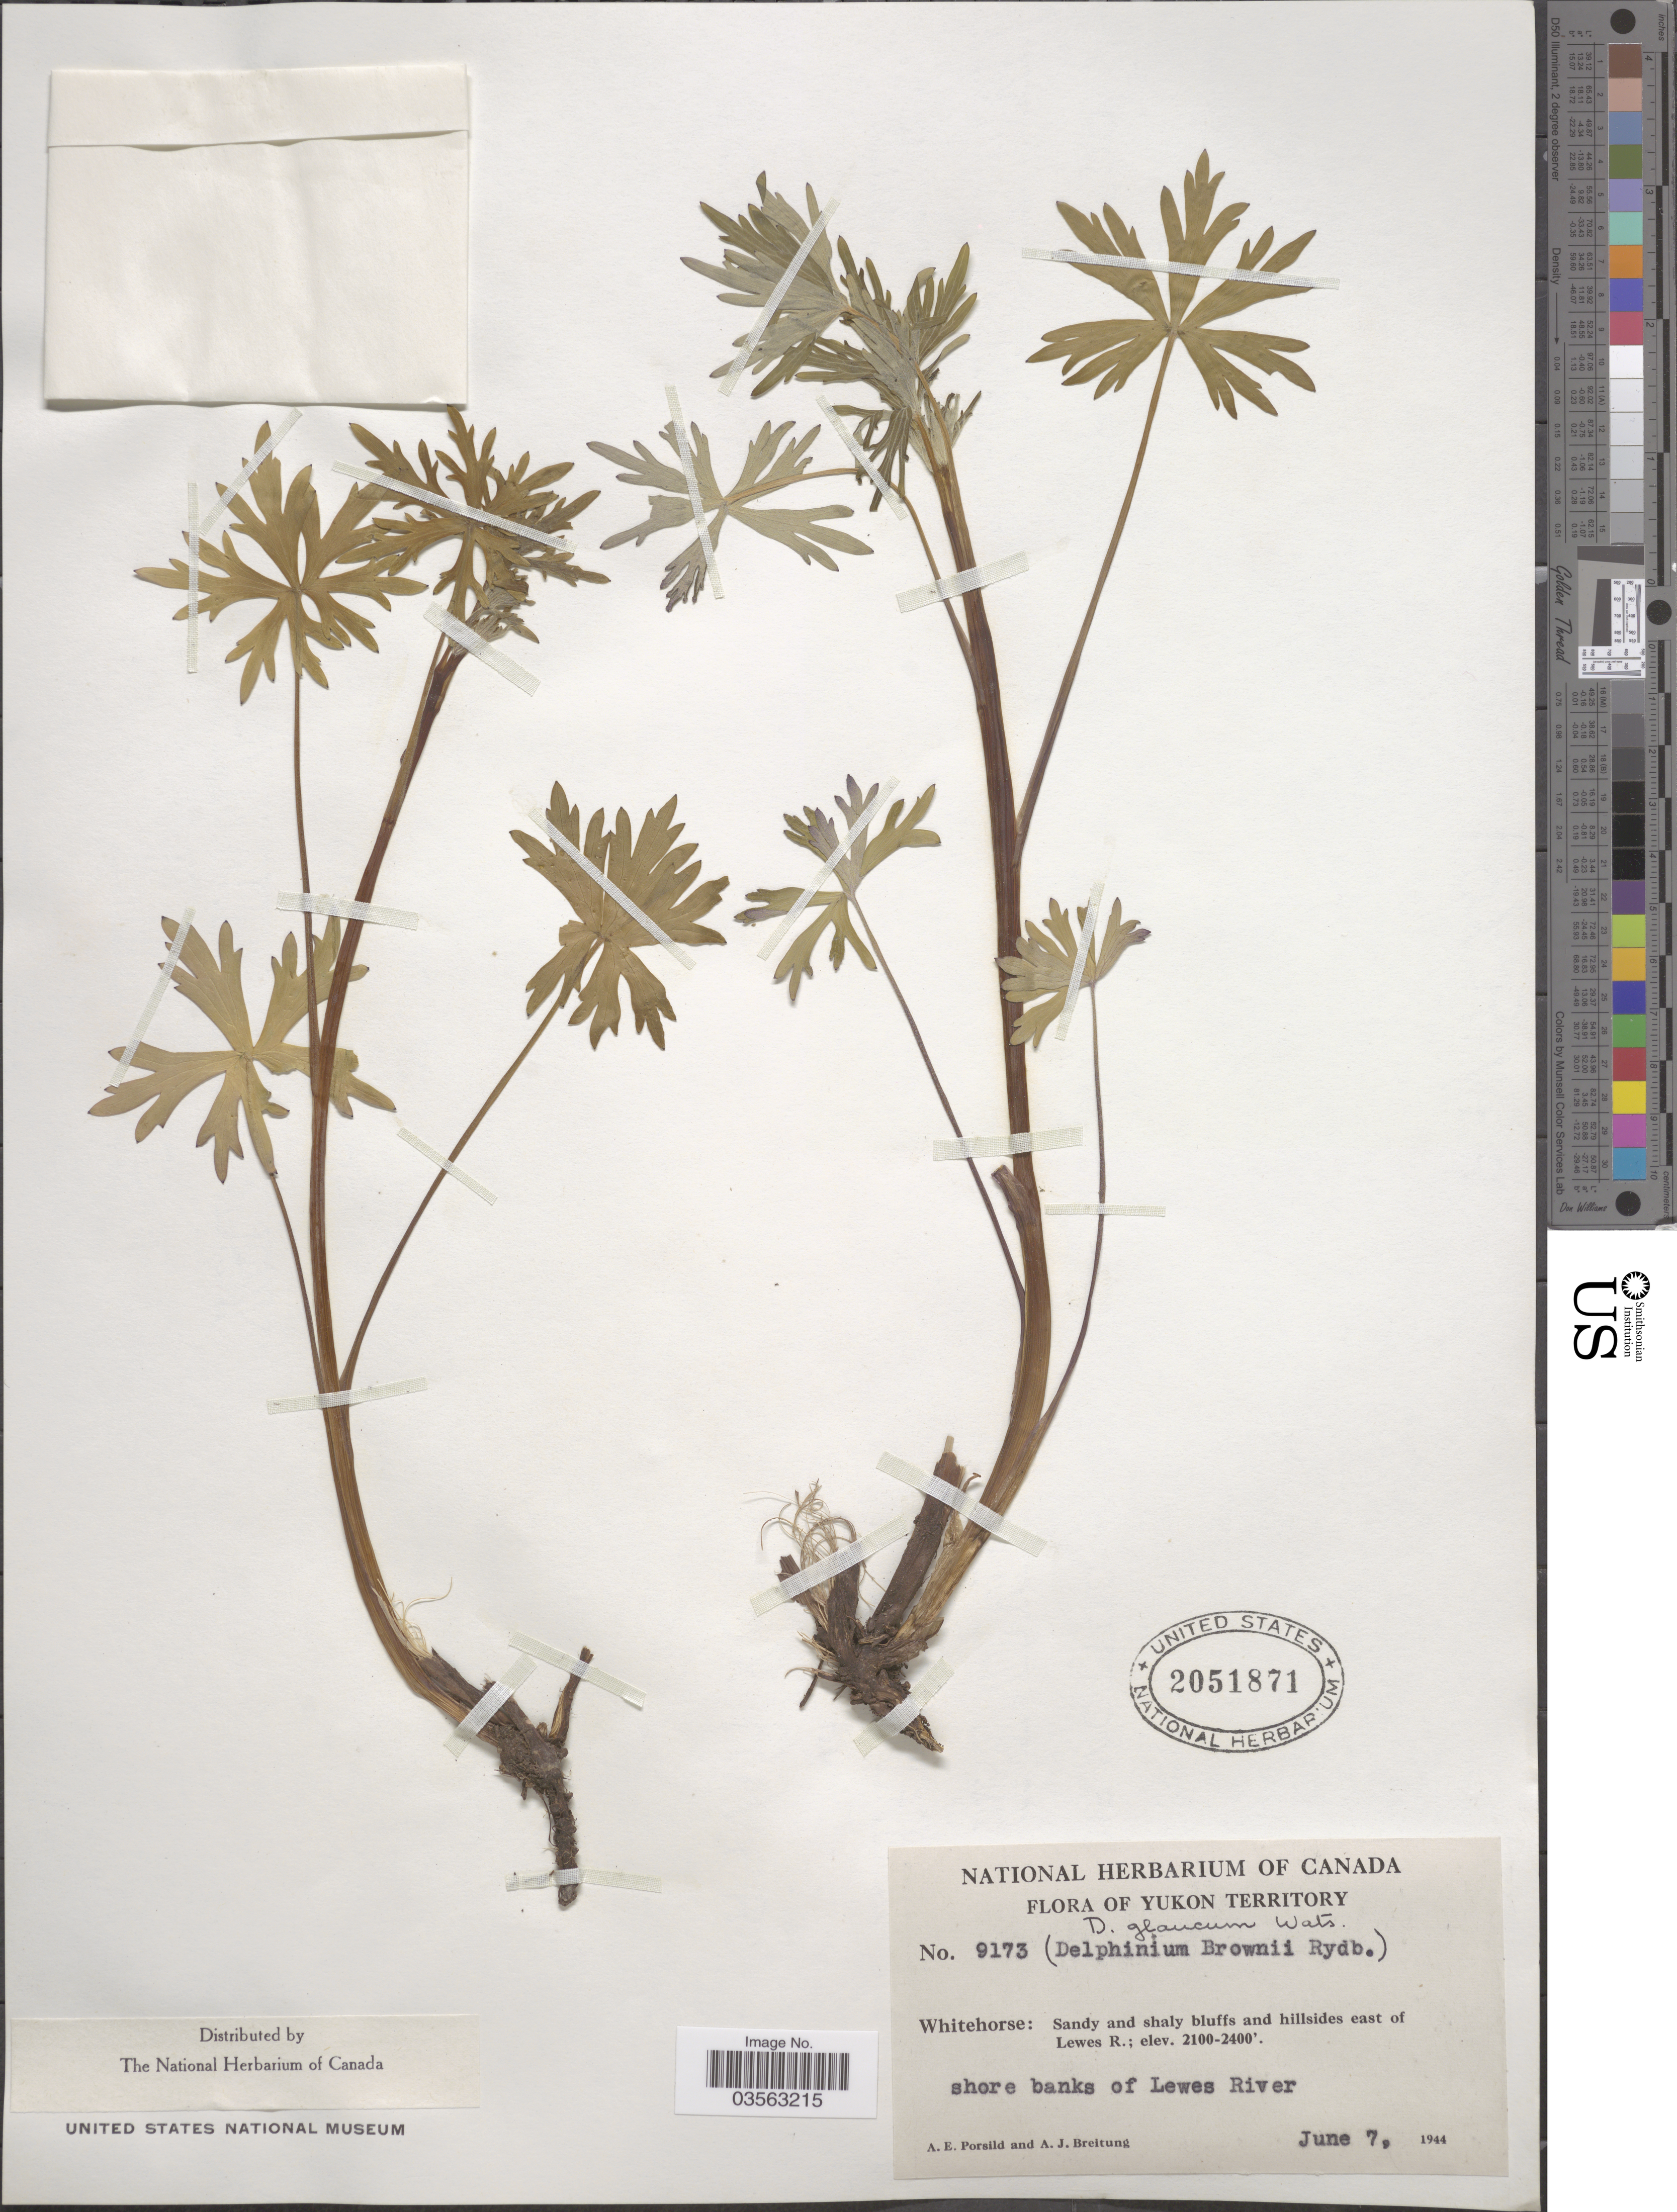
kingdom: Plantae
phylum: Tracheophyta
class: Magnoliopsida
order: Ranunculales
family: Ranunculaceae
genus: Delphinium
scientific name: Delphinium glaucum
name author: S. Watson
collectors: A. E. Porsild & A. Breitung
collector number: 9173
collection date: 1944-06-07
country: Canada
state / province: Yukon Territory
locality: Whitehorse: Sandy and shaly bluffs and hillsides east of Lewes R. Shore banks of Lewes River.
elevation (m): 640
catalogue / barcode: US 2051871